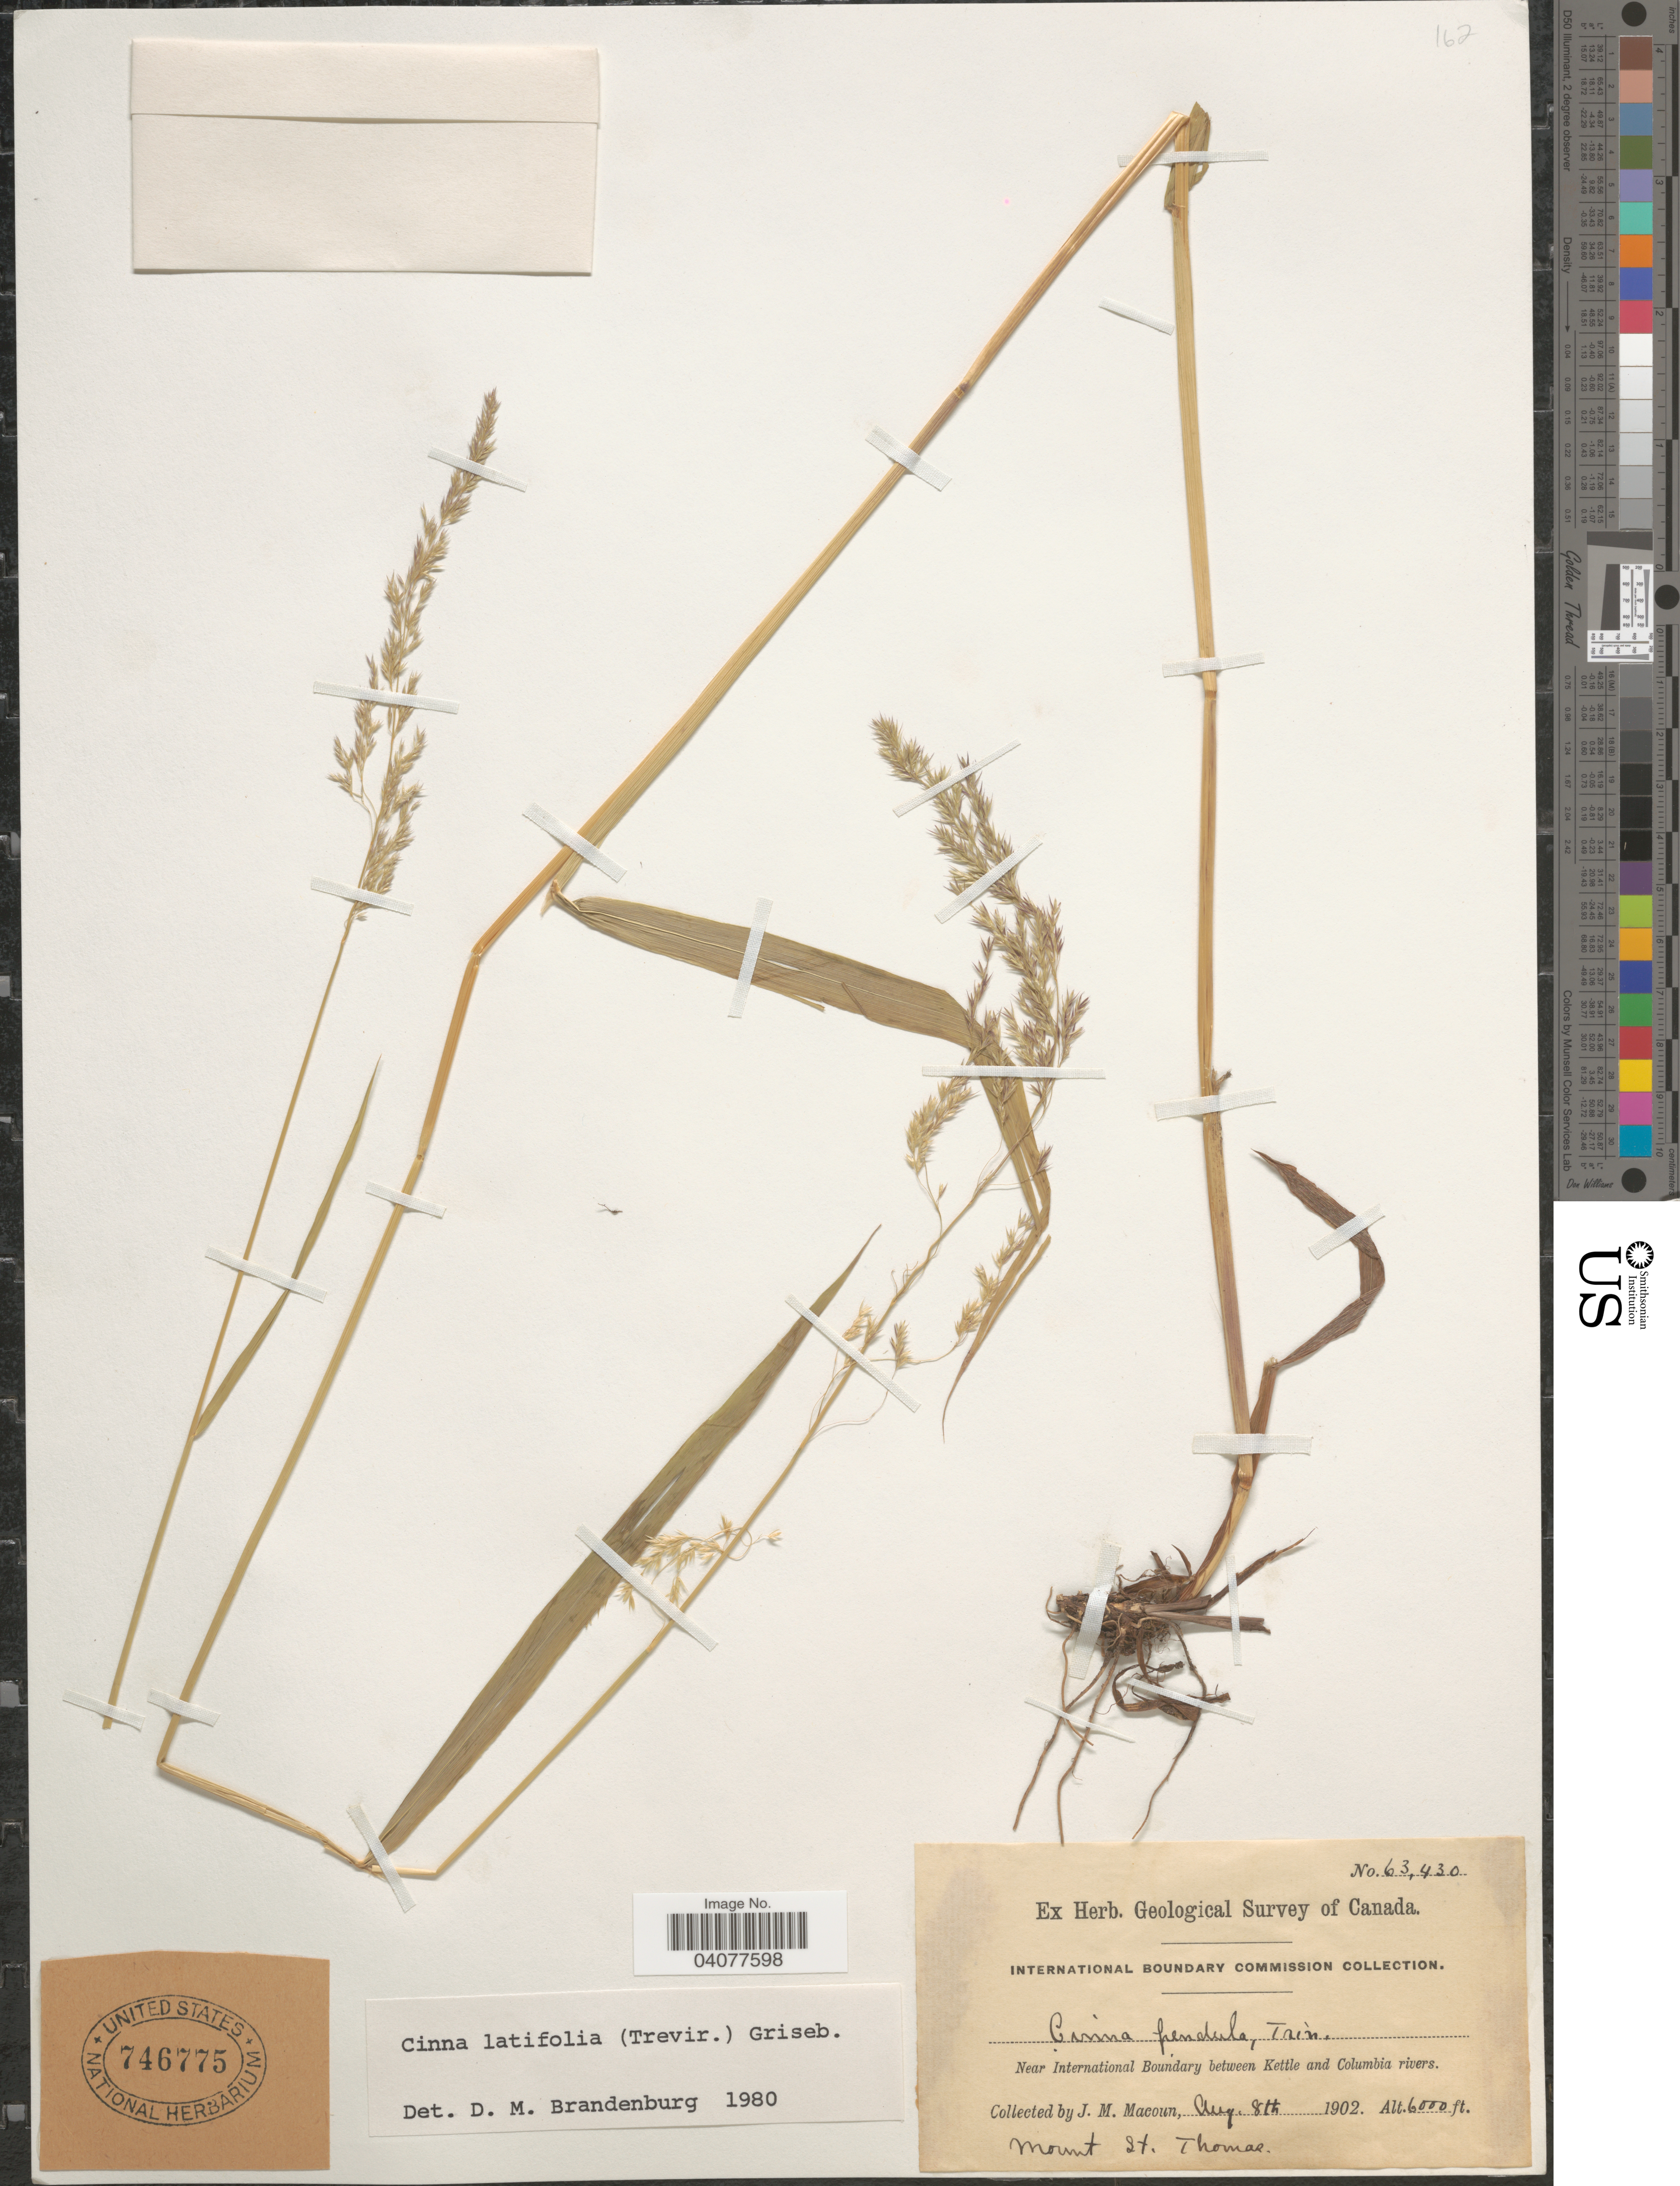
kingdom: Plantae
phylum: Tracheophyta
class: Liliopsida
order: Poales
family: Poaceae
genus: Cinna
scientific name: Cinna latifolia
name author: (Trevir. ex Goeppert) Griseb.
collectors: J. M. Macoun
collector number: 63430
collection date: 1902-08-08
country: Canada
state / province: British Columbia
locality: Herb. Geological Survey of Canada. Near International Boundary between Kettle and Columbia rivers. Mount St. Thomas.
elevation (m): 1829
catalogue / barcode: US 746775